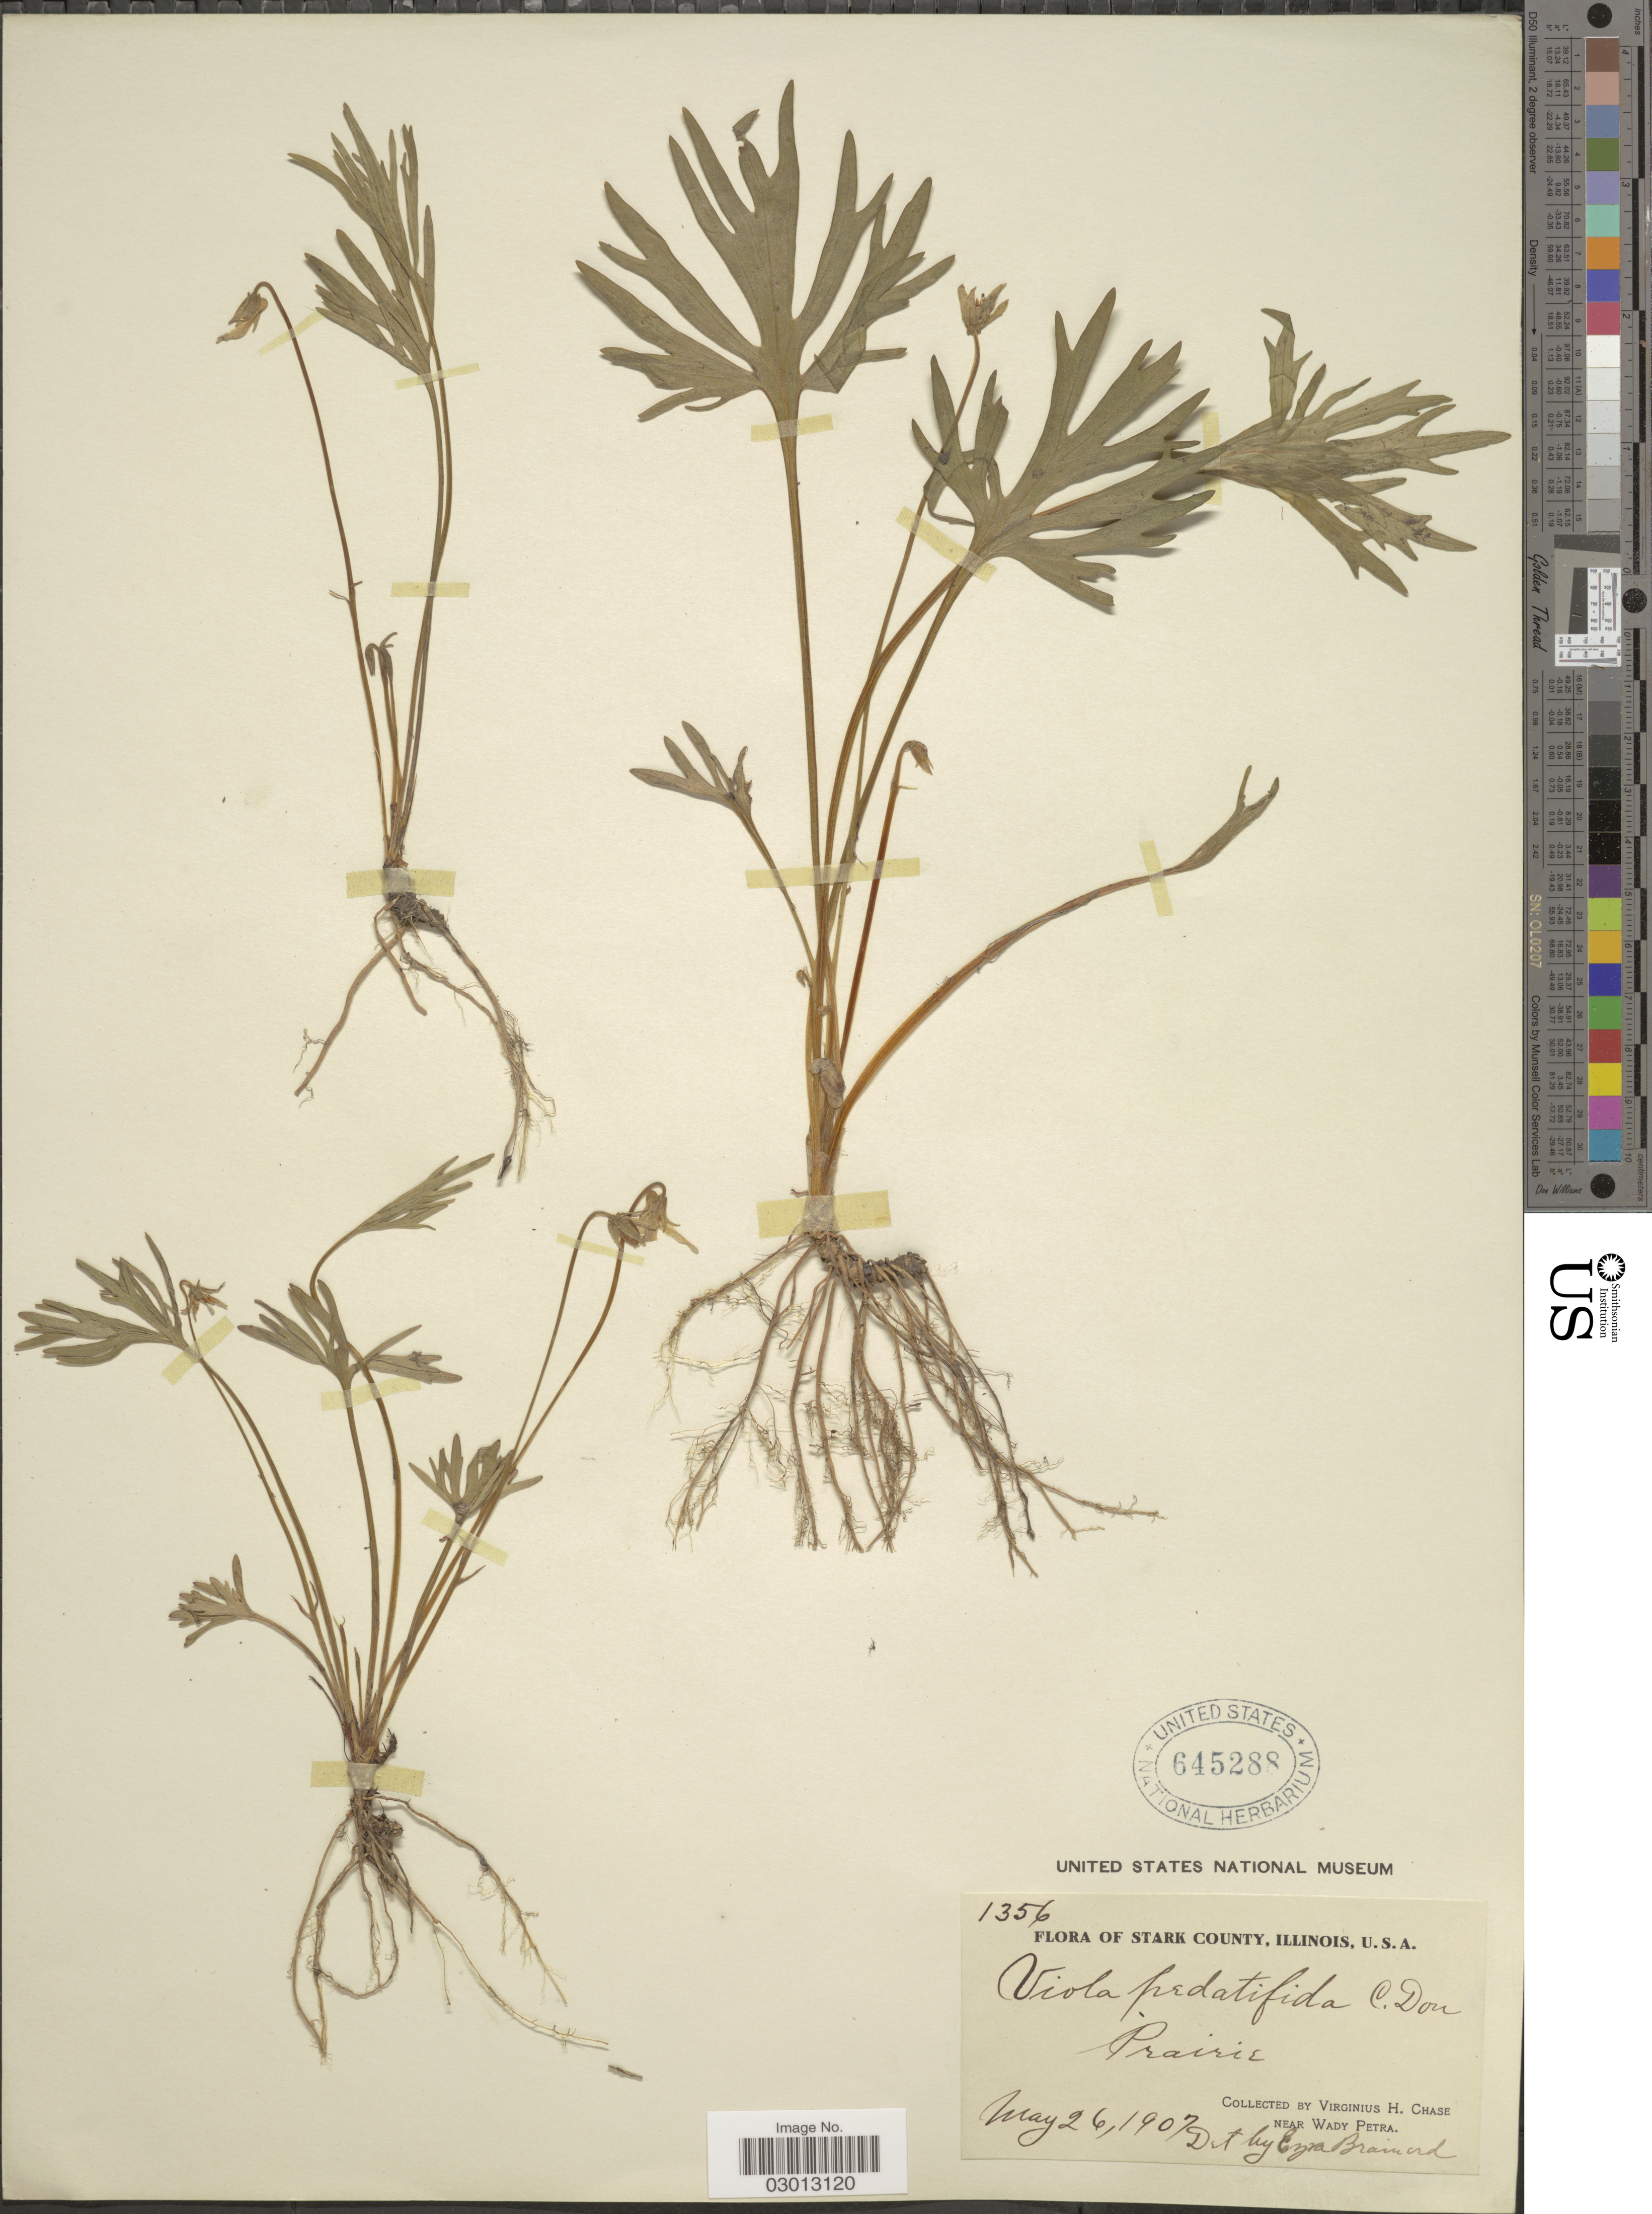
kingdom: Plantae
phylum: Tracheophyta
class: Magnoliopsida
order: Malpighiales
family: Violaceae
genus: Viola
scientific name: Viola pedatifida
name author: G. Don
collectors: V. H. Chase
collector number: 1356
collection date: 1907-05-26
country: United States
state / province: Illinois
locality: Stark County. Prairie. Near Wady Petra.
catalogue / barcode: US 645288